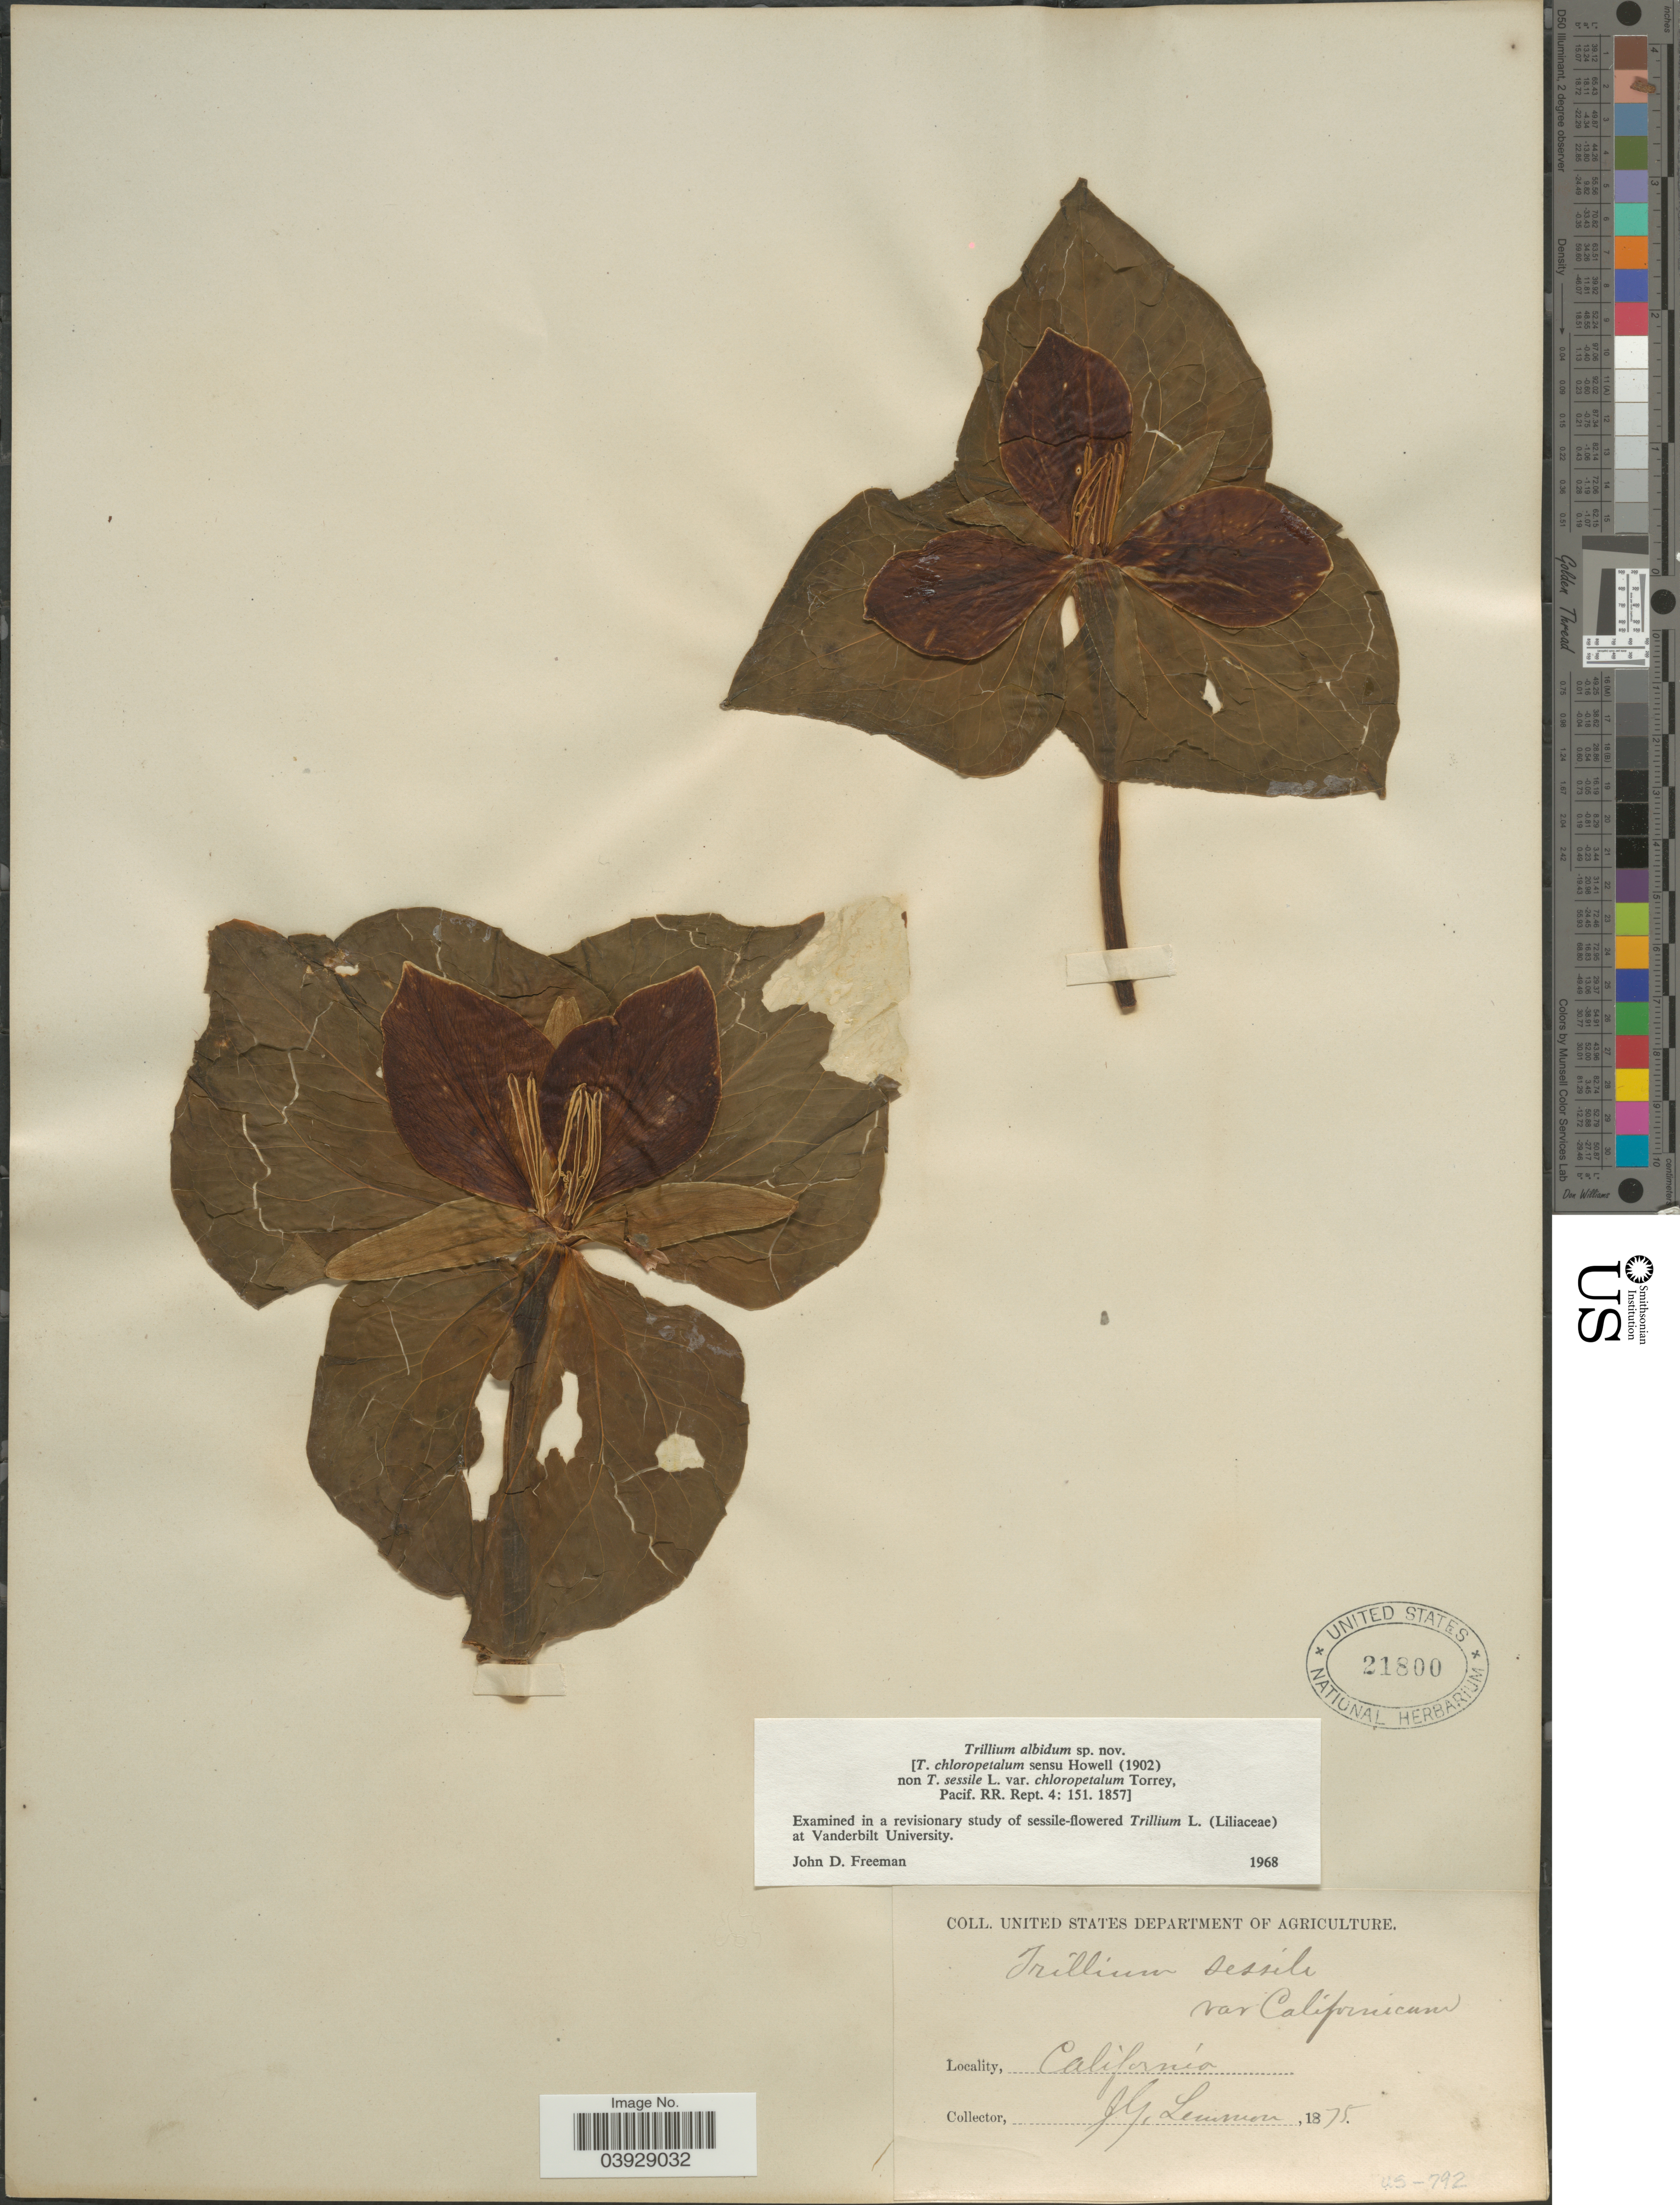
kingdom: Plantae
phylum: Tracheophyta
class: Liliopsida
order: Liliales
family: Melanthiaceae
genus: Trillium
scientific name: Trillium albidum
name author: J. D. Freeman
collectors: J. Lemmon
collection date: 1875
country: United States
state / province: California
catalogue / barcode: US 21800